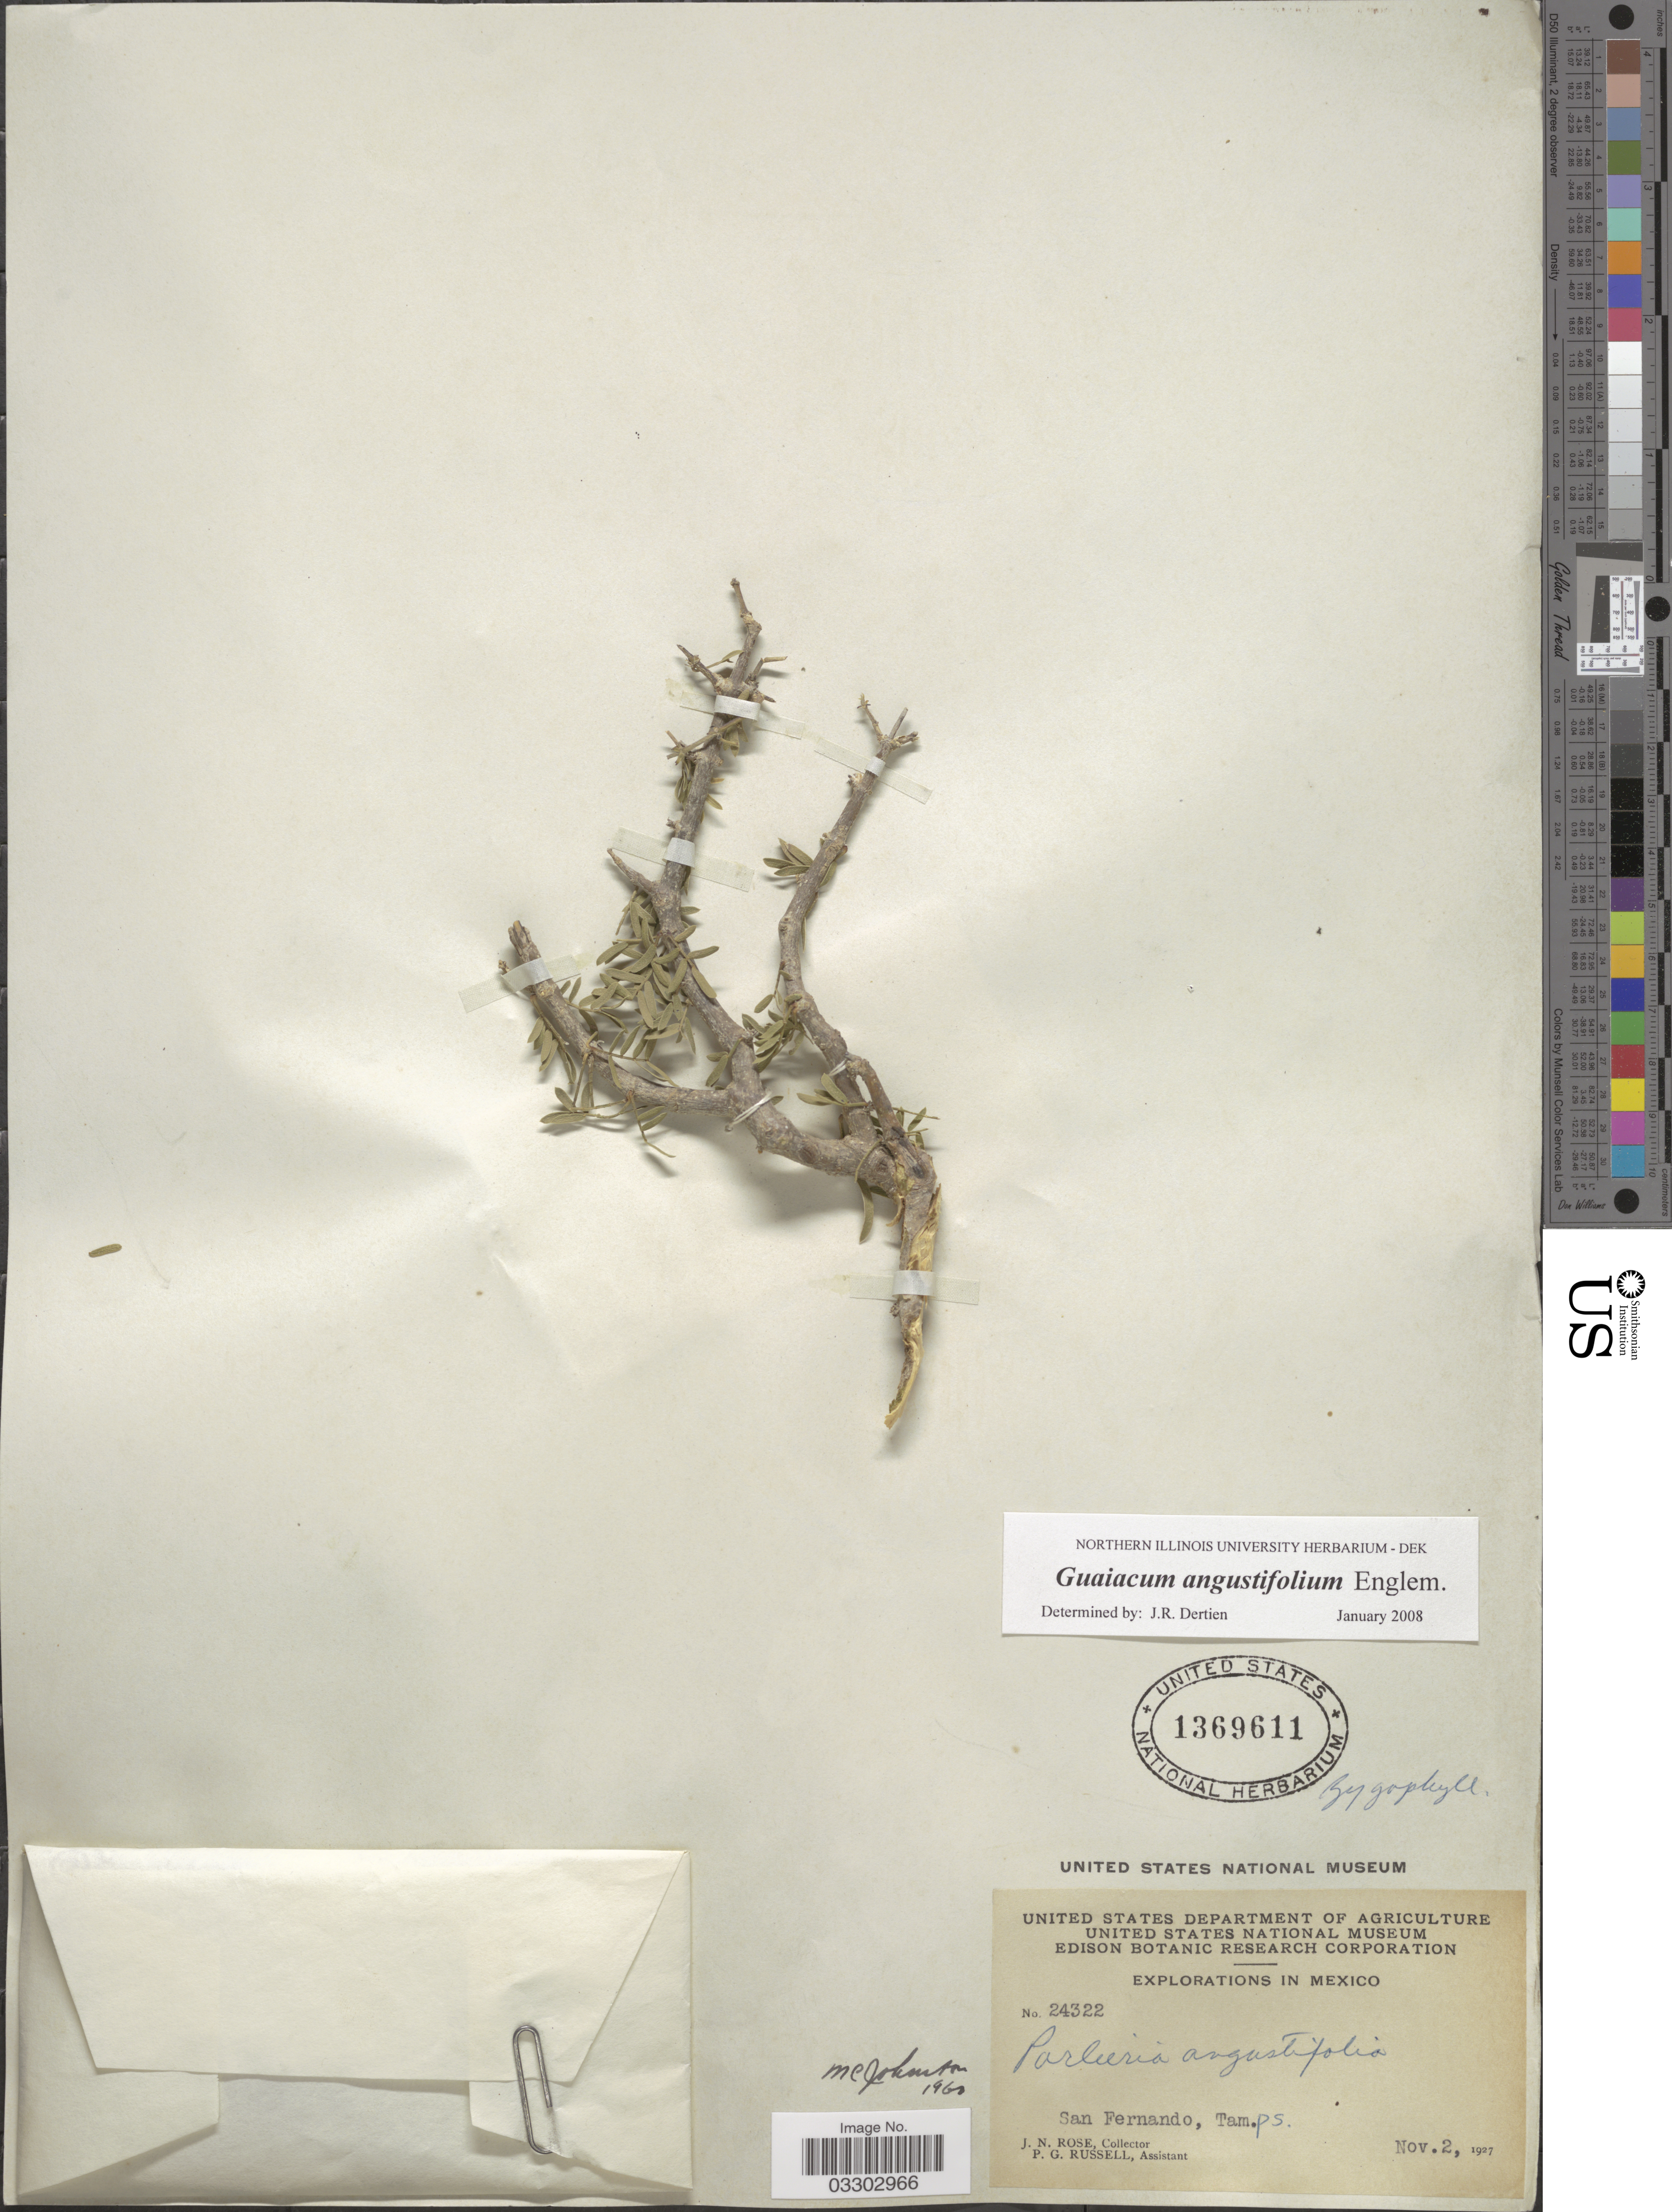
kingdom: Plantae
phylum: Tracheophyta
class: Magnoliopsida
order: Zygophyllales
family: Zygophyllaceae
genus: Guaiacum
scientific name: Guaiacum angustifolium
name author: Engelm.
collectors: J. N. Rose & P. G. Russell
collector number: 24322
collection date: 1927-11-02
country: Mexico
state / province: Tamaulipas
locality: San Fernando.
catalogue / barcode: US 1369611